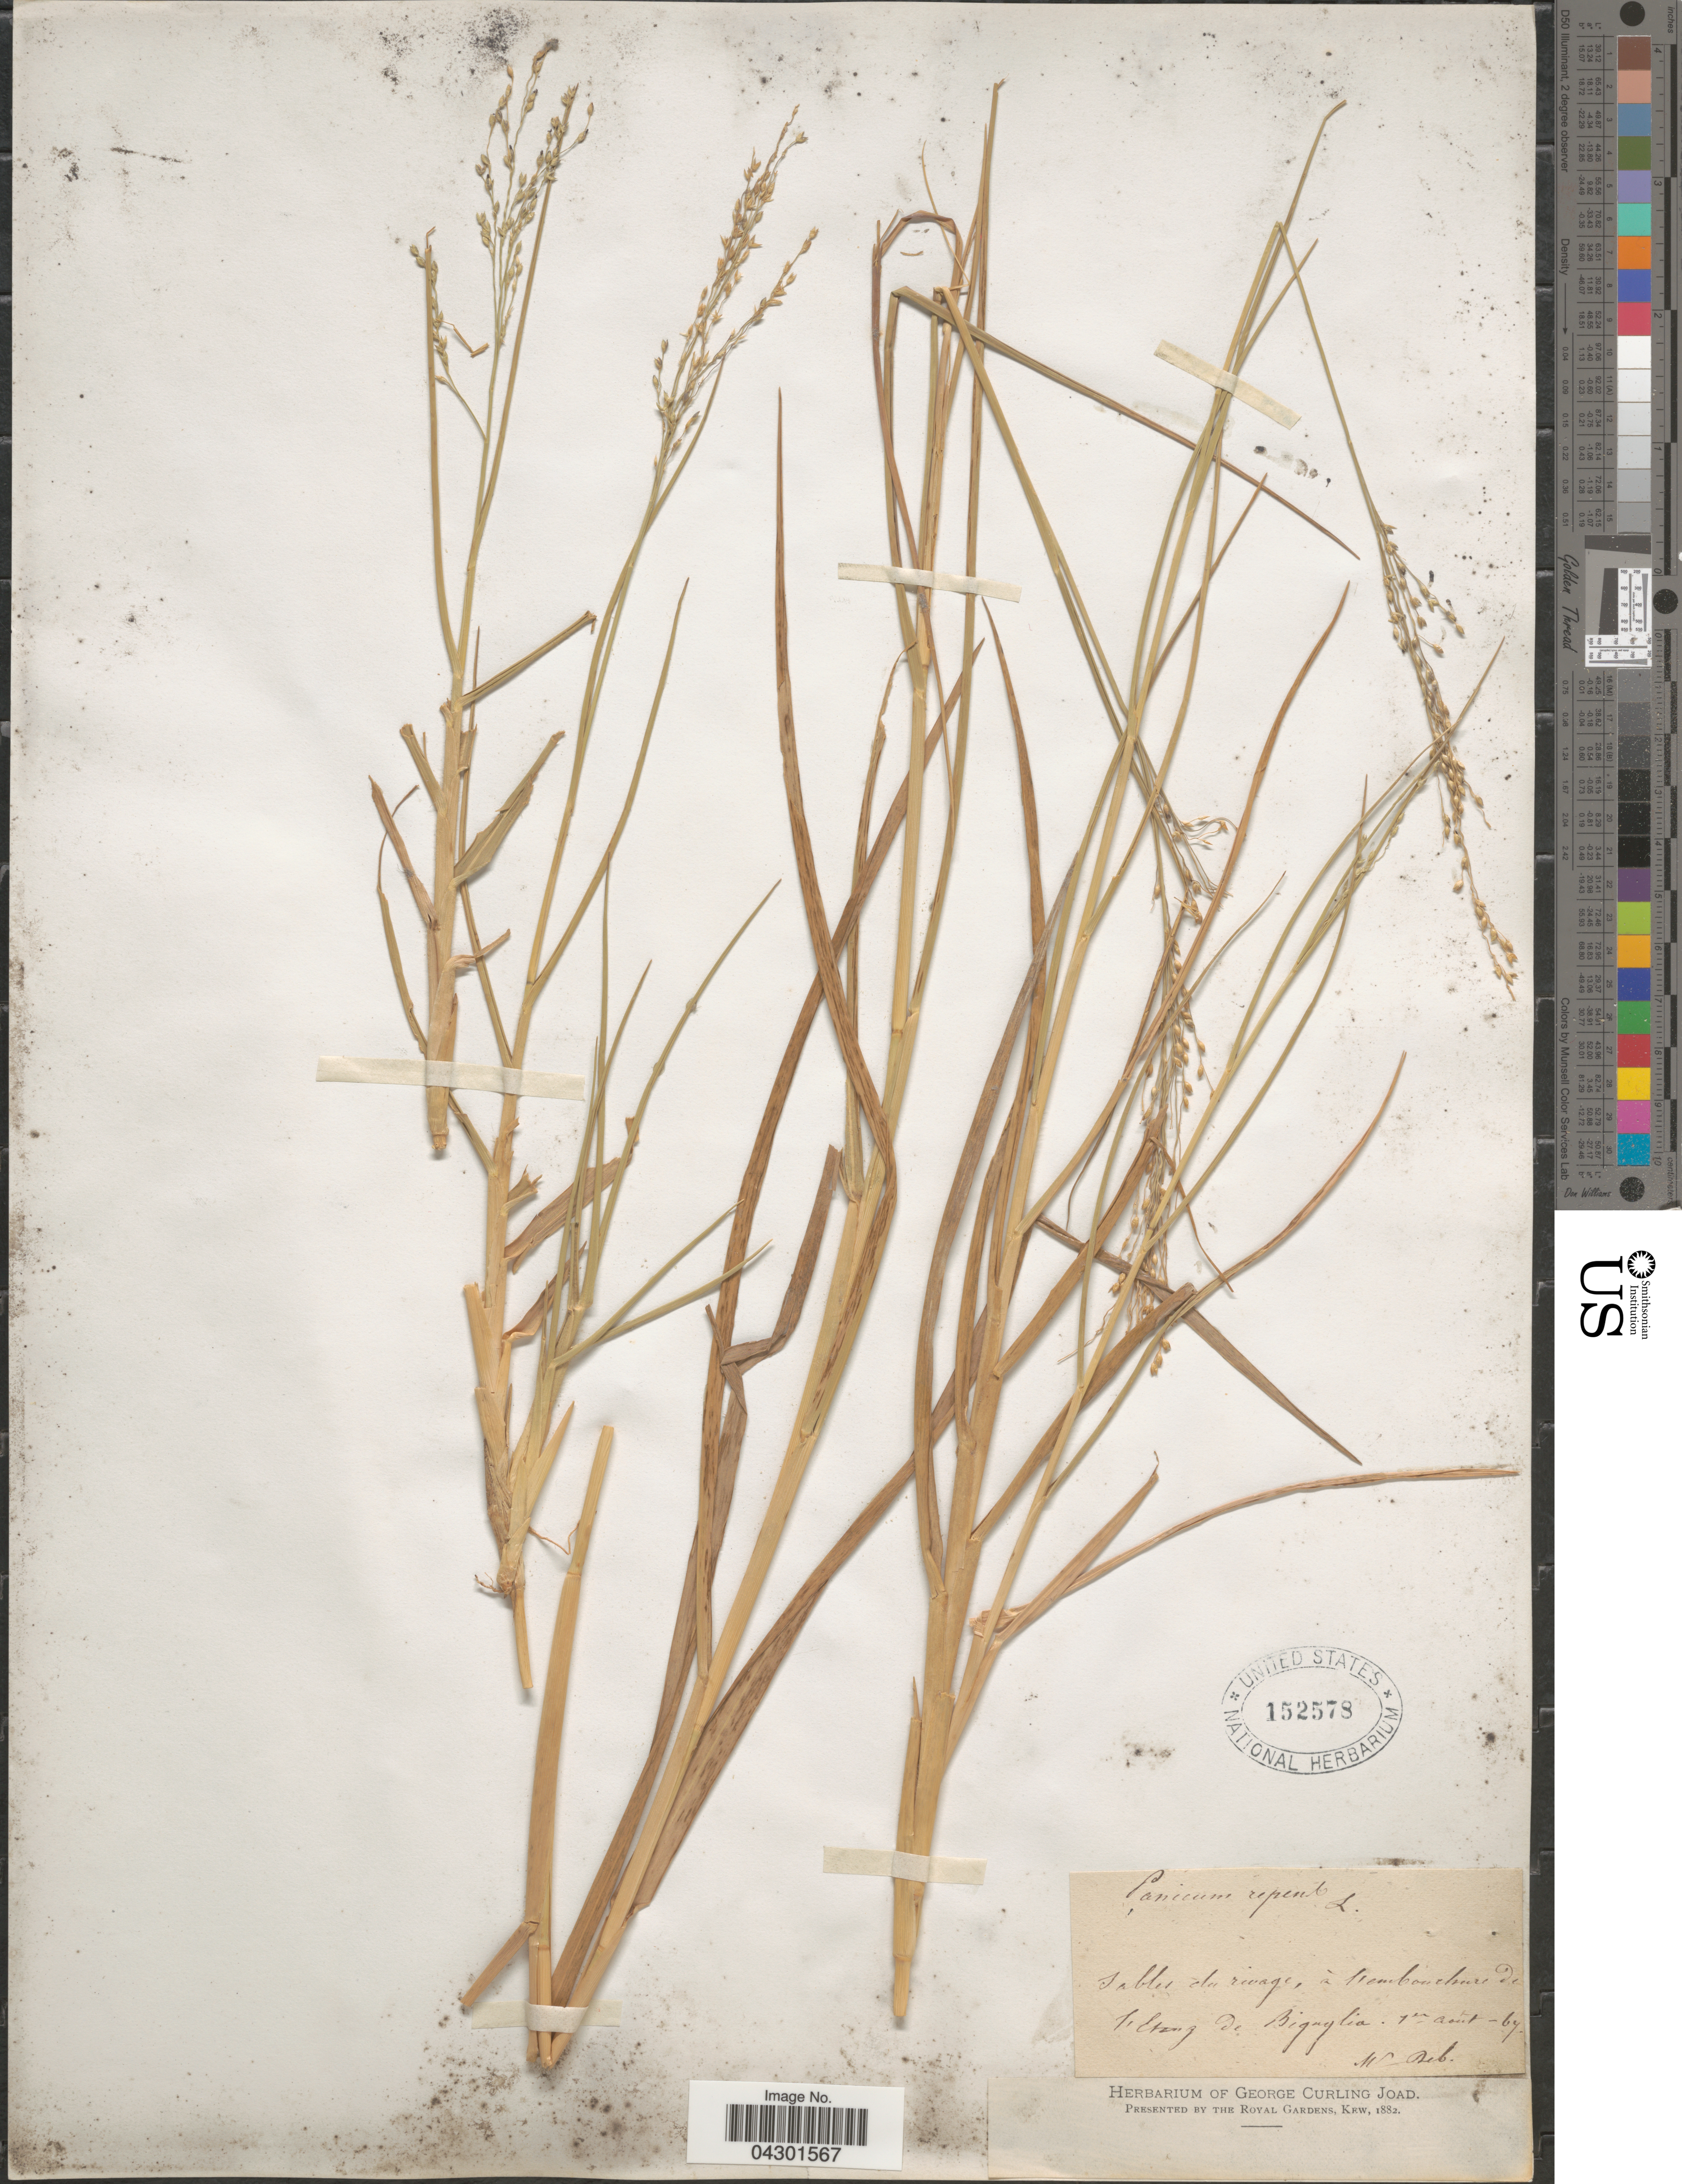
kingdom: Plantae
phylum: Tracheophyta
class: Liliopsida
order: Poales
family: Poaceae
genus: Panicum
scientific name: Panicum repens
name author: L.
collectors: ex herb. George Curling Joad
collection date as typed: Transcribed d/m/y: 1/8/67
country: France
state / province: Corsica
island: Corse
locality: Sables de rivage, à l'embouchure de l'Etang de Biguglia.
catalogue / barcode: US 152578